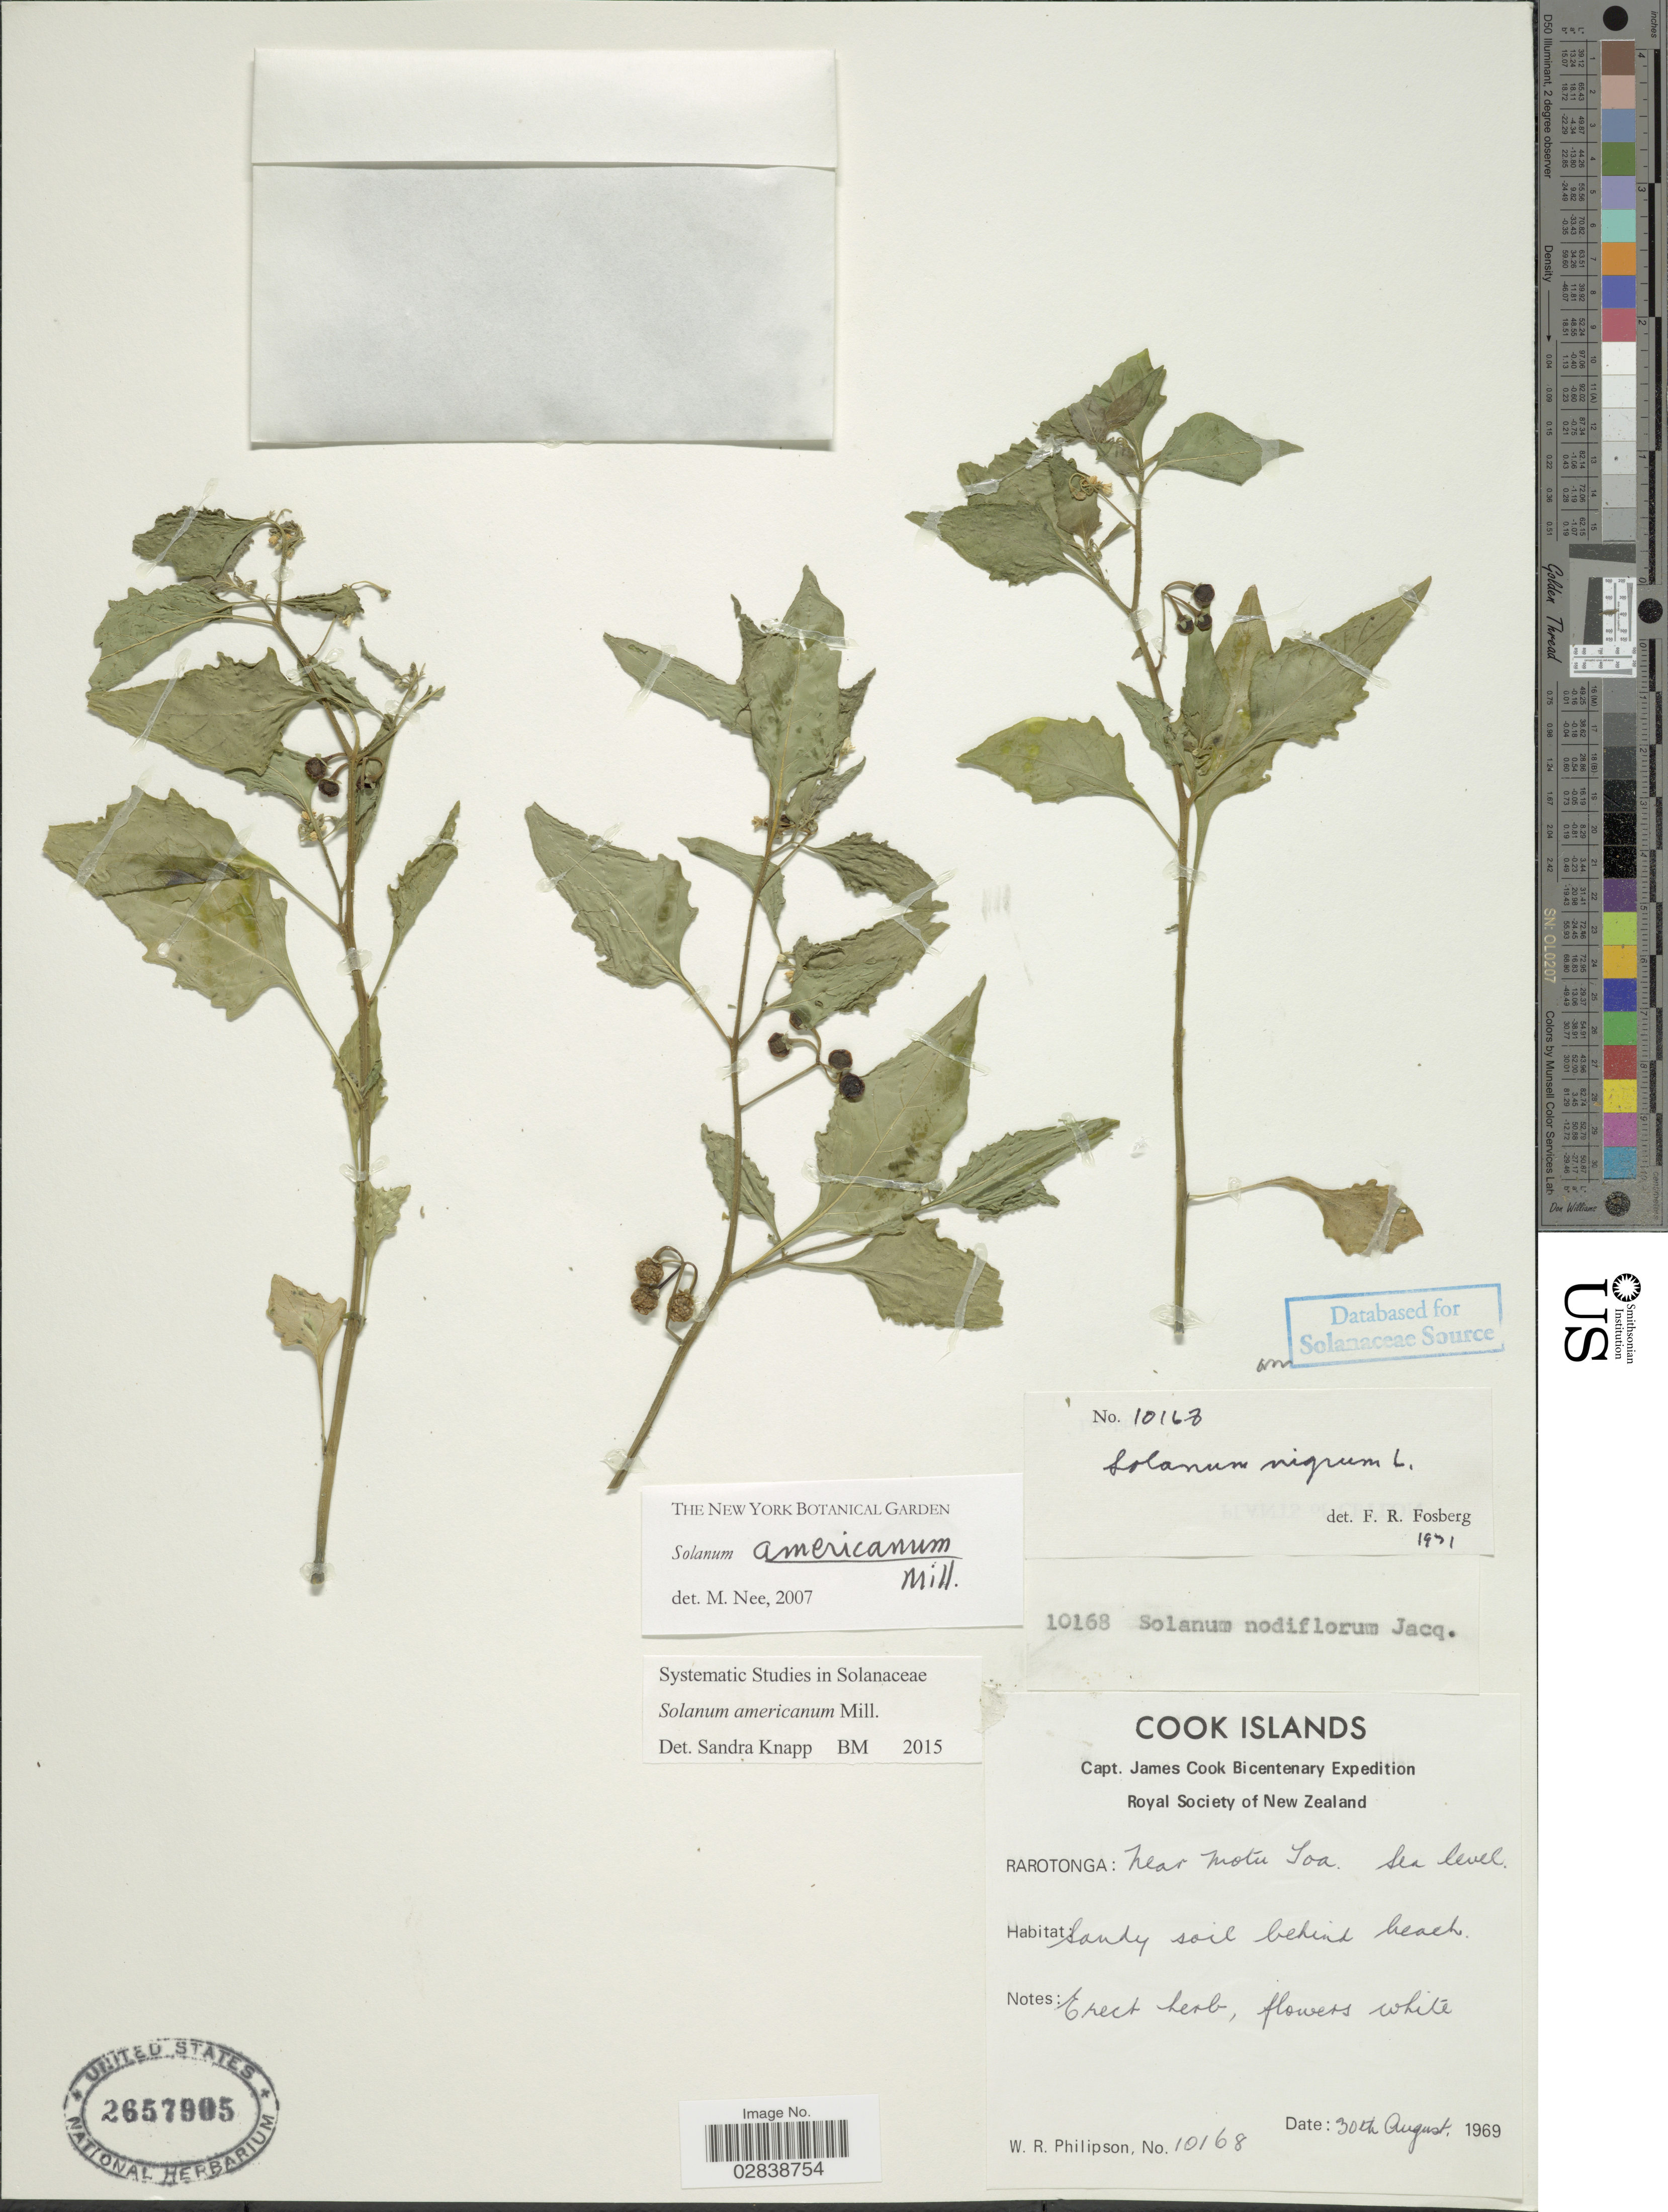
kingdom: Plantae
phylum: Tracheophyta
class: Magnoliopsida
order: Solanales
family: Solanaceae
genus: Solanum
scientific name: Solanum americanum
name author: Mill.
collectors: W. R. Philipson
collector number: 10168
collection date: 1969-08-30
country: Cook Islands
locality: Near Motu Toa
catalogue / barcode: US 2647905